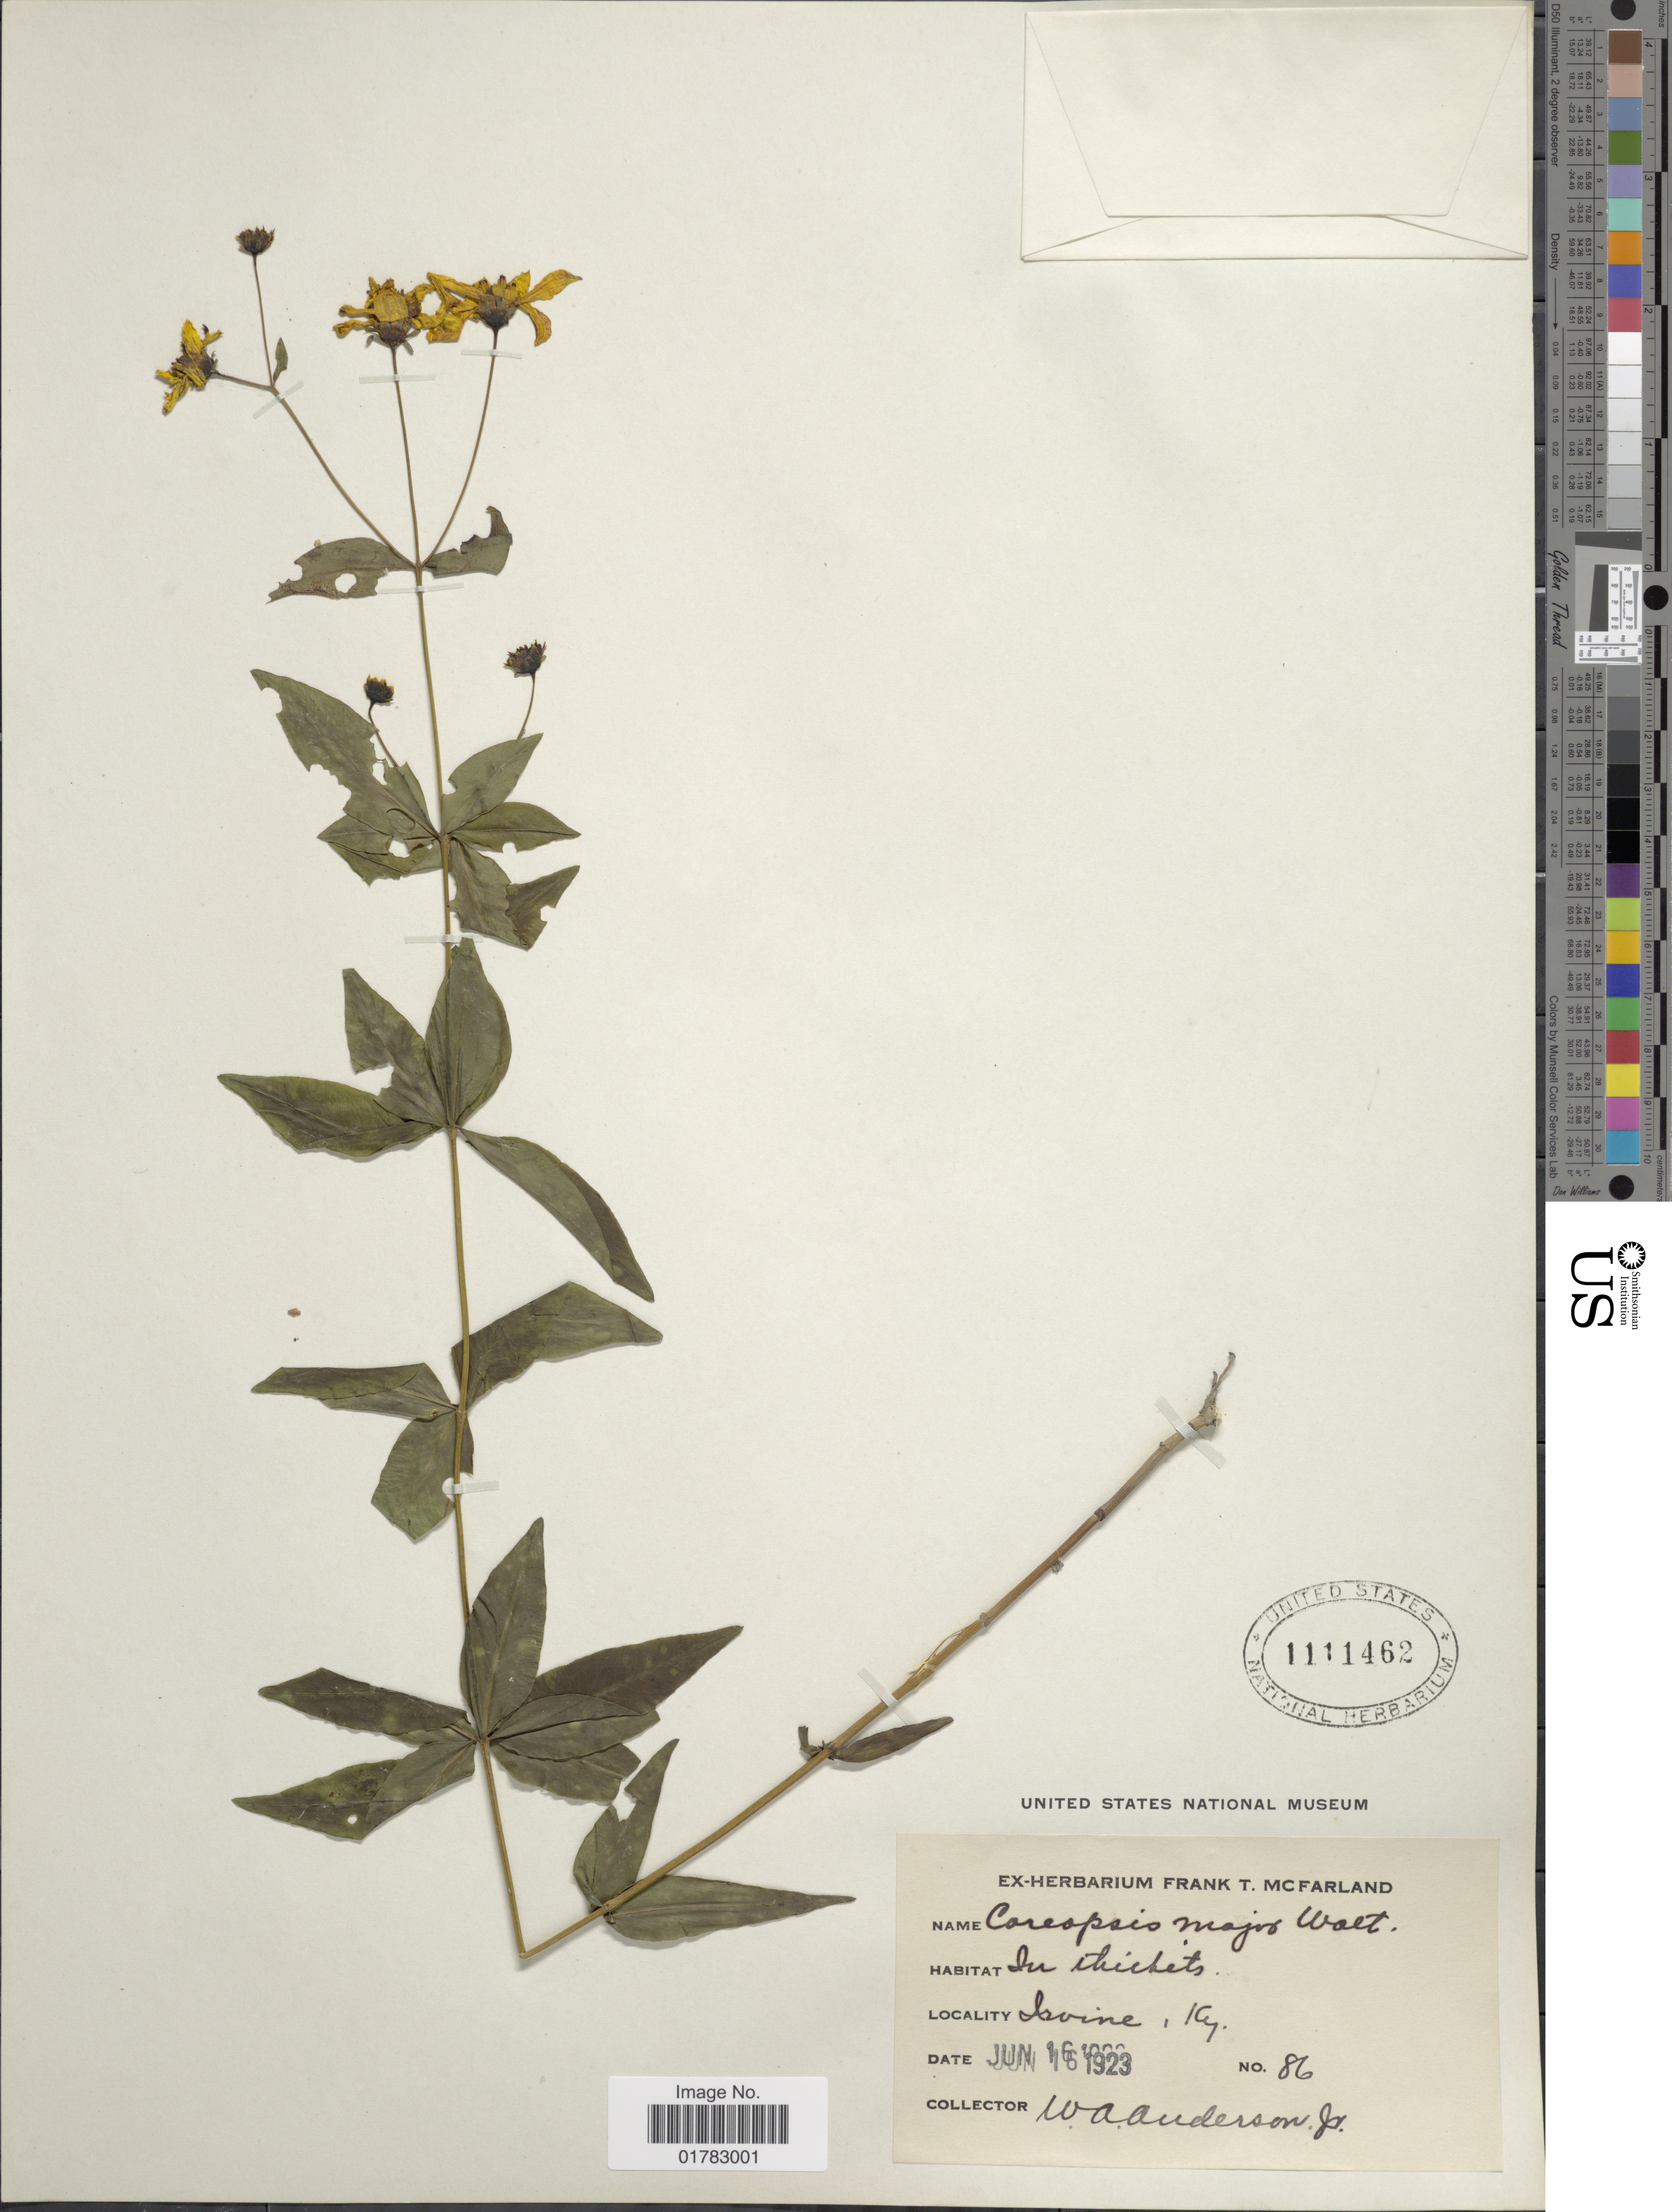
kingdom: Plantae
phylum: Tracheophyta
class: Magnoliopsida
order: Asterales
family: Asteraceae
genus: Coreopsis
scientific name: Coreopsis major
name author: Walter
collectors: W. A. Anderson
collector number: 86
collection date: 1923-06-16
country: United States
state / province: Kentucky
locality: In thickets, Irvine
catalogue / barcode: US 1111462